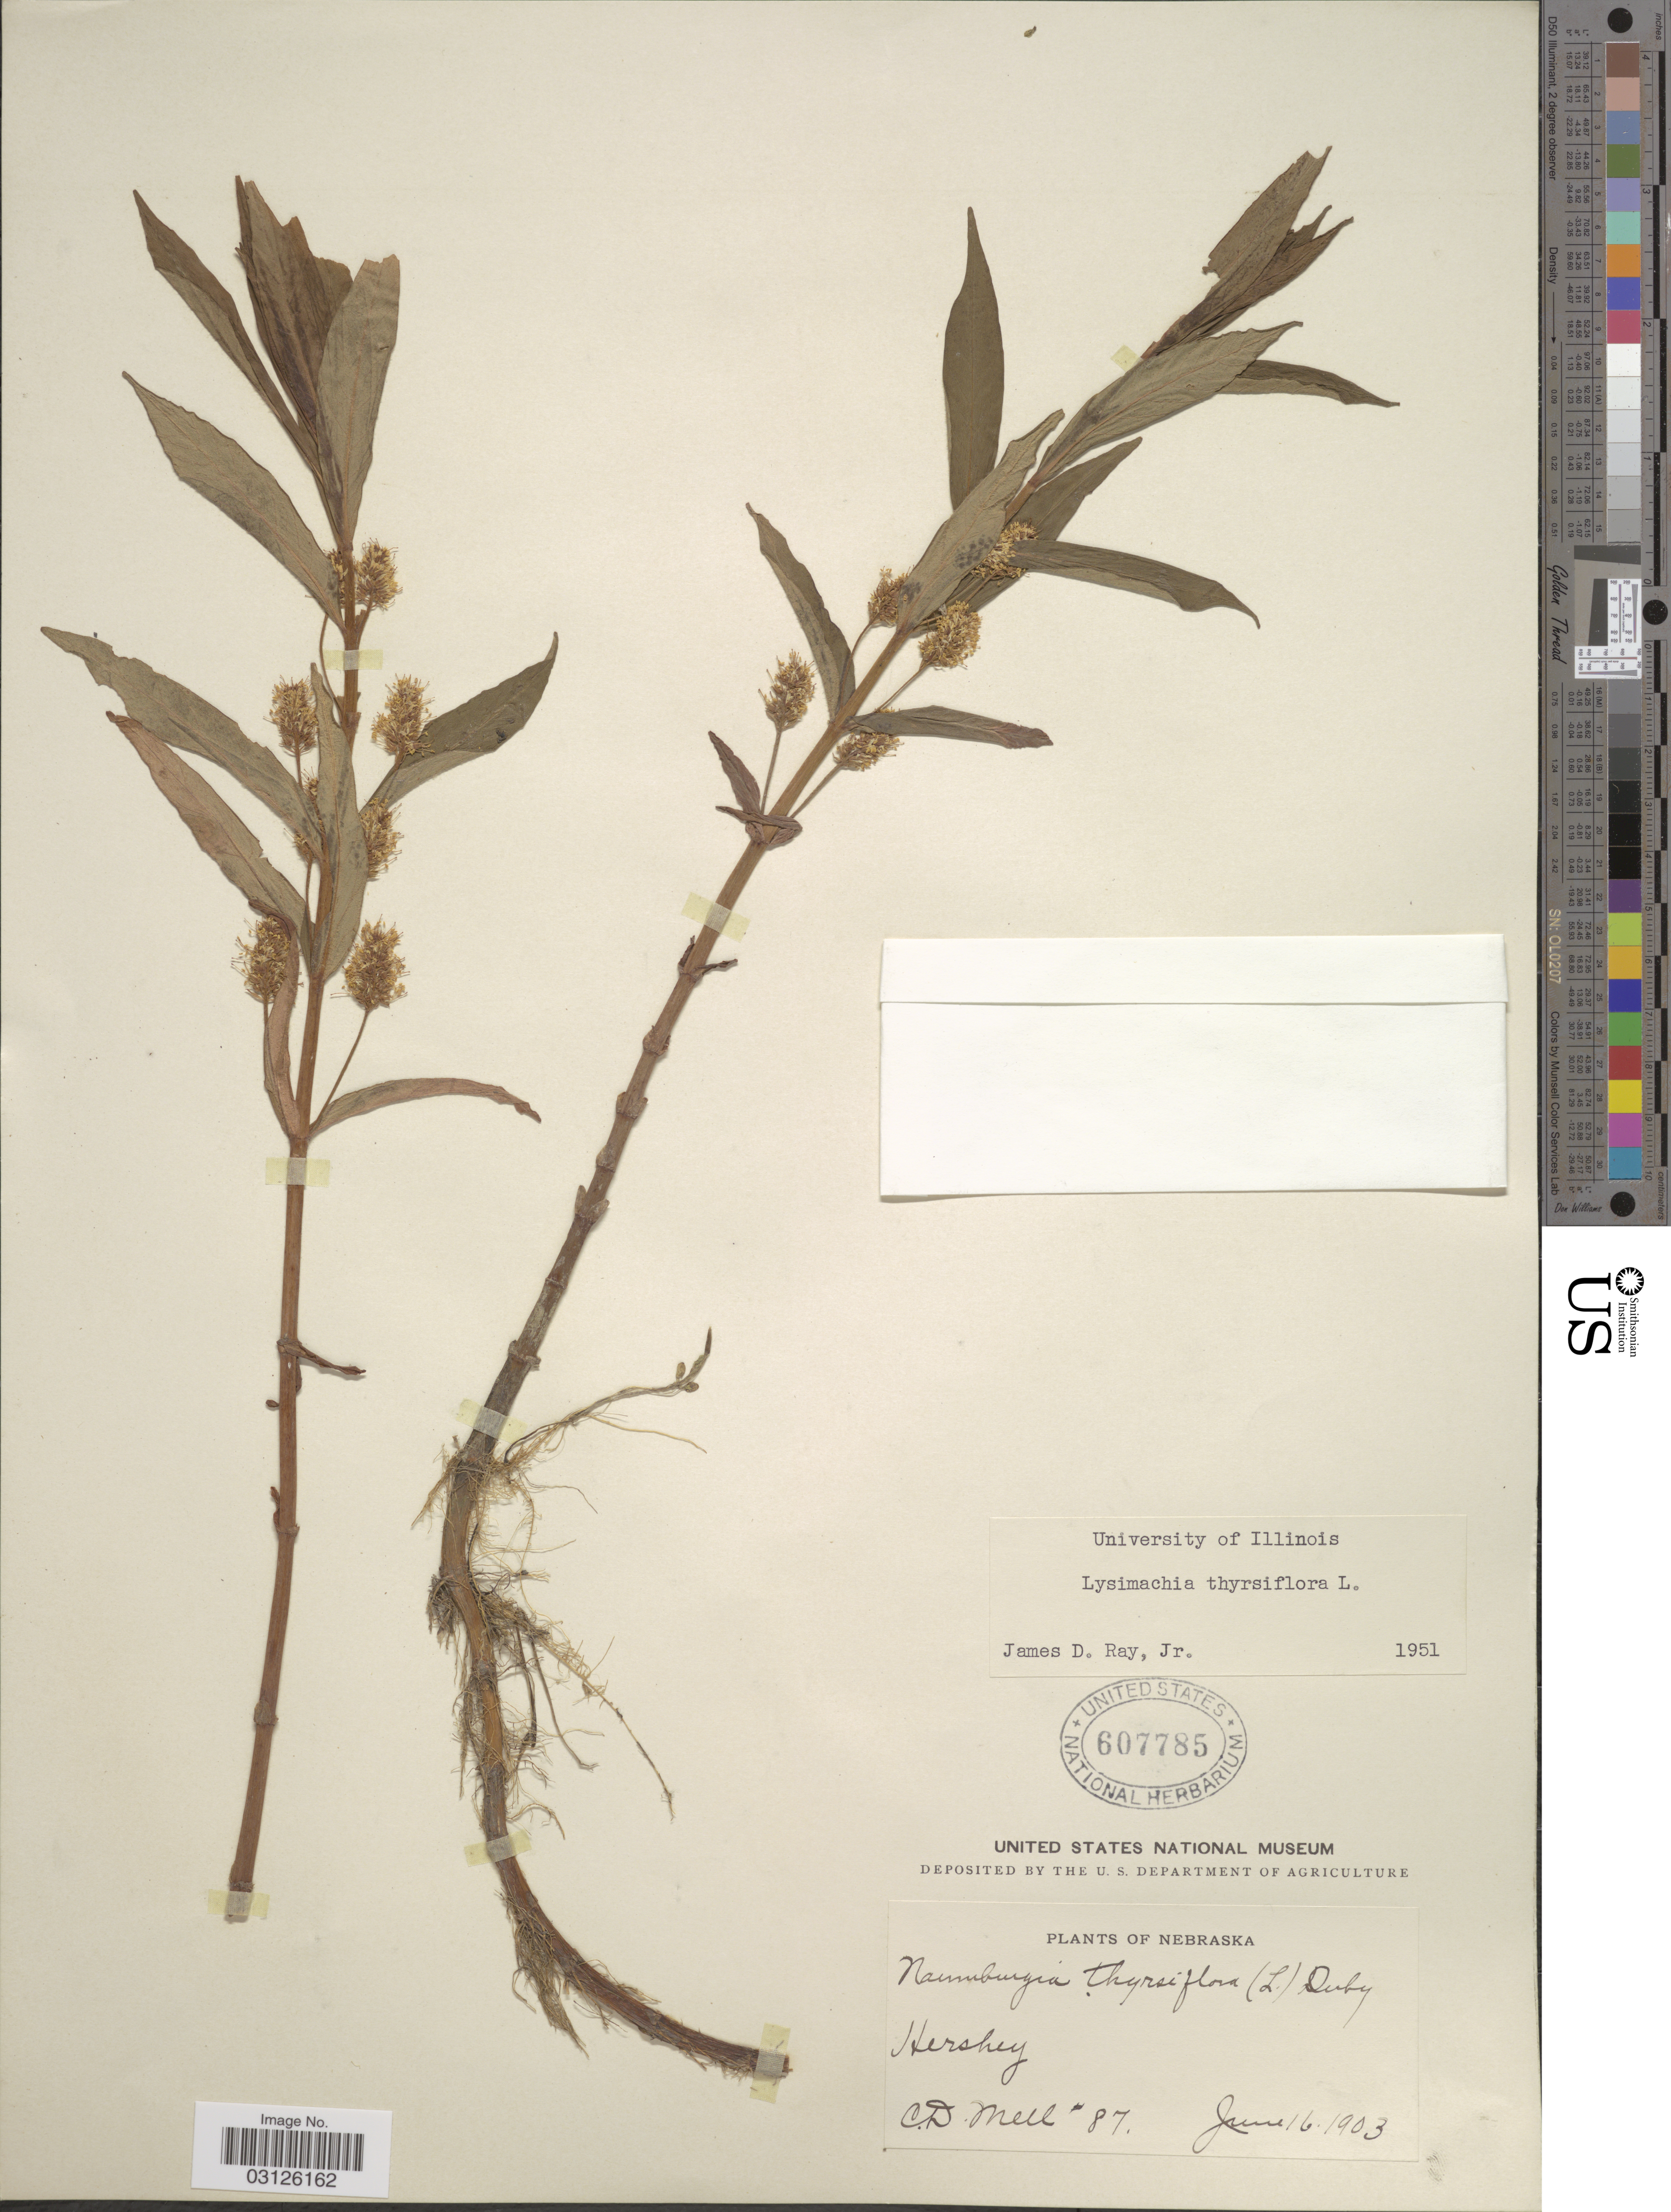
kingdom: Plantae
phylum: Tracheophyta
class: Magnoliopsida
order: Ericales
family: Primulaceae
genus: Lysimachia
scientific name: Lysimachia thyrsiflora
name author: L.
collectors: C. D. Mell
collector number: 87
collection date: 1903-06-16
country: United States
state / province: Nebraska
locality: Hershey.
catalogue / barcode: US 607785